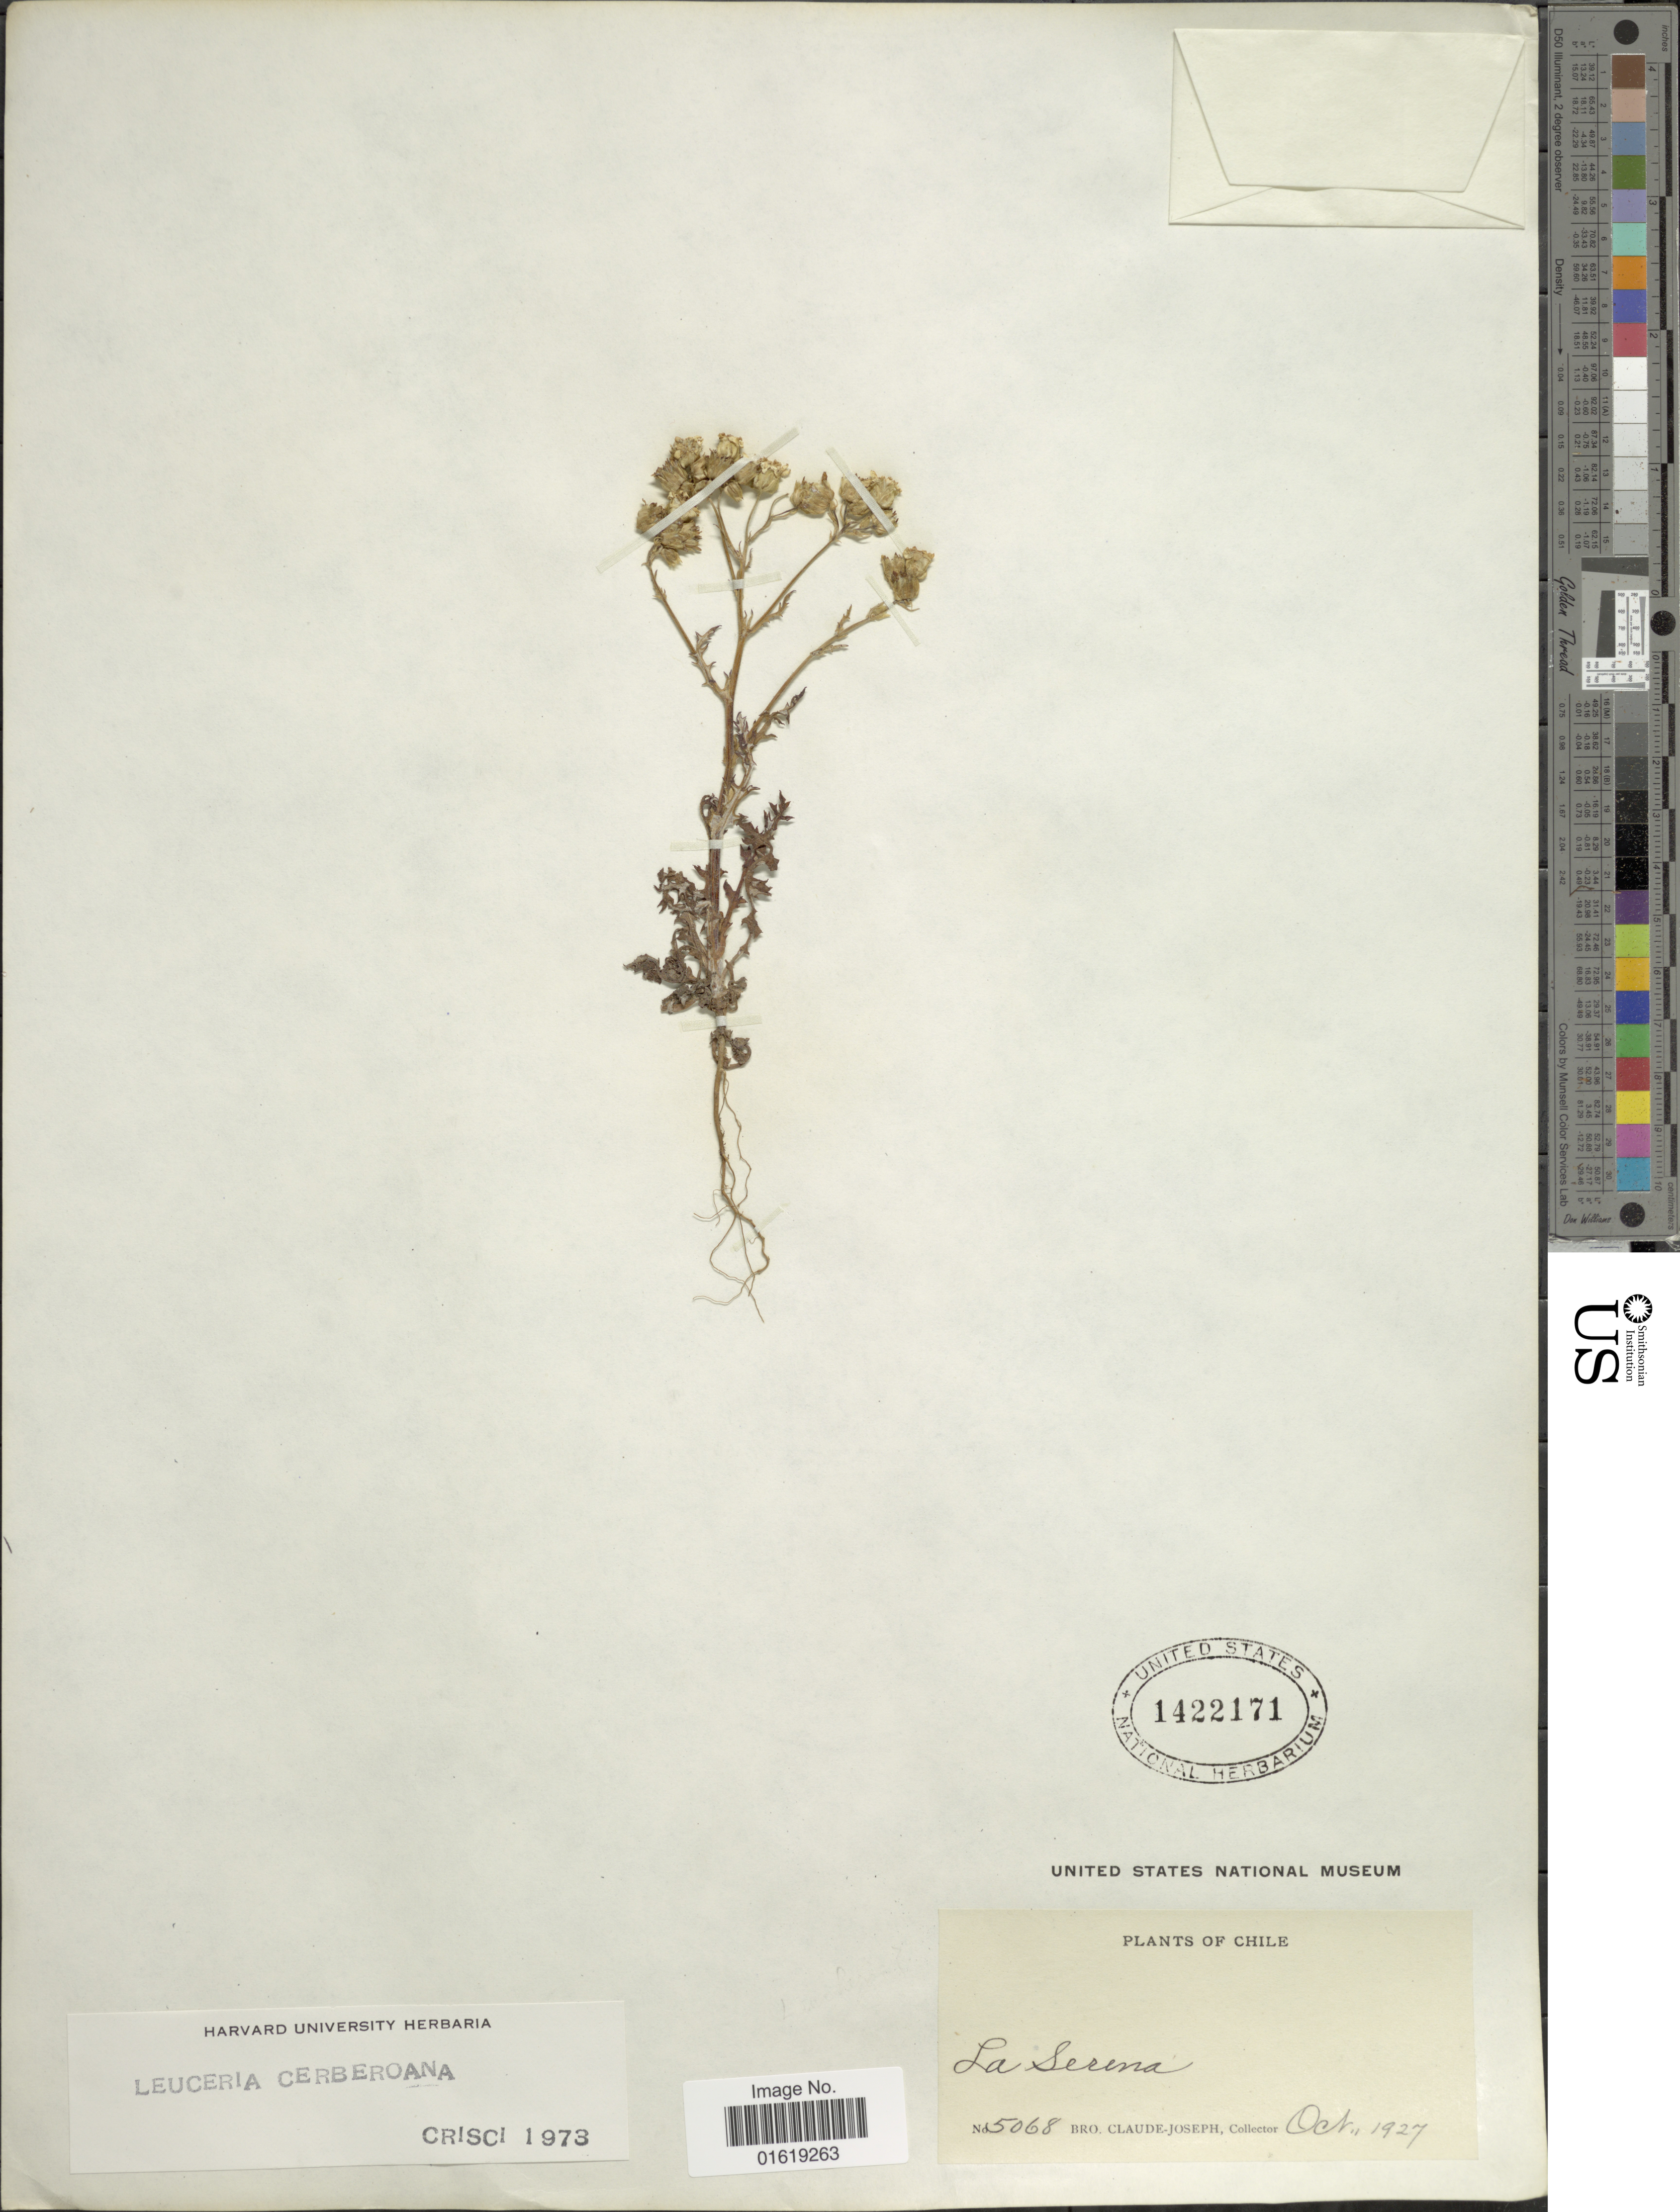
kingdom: Plantae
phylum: Tracheophyta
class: Magnoliopsida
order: Asterales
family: Asteraceae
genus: Leucheria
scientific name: Leucheria cerberoana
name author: J. Rémy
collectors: Bro. Claude-Joseph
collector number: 5068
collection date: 1927-10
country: Chile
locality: La Serena.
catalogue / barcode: US 1422171